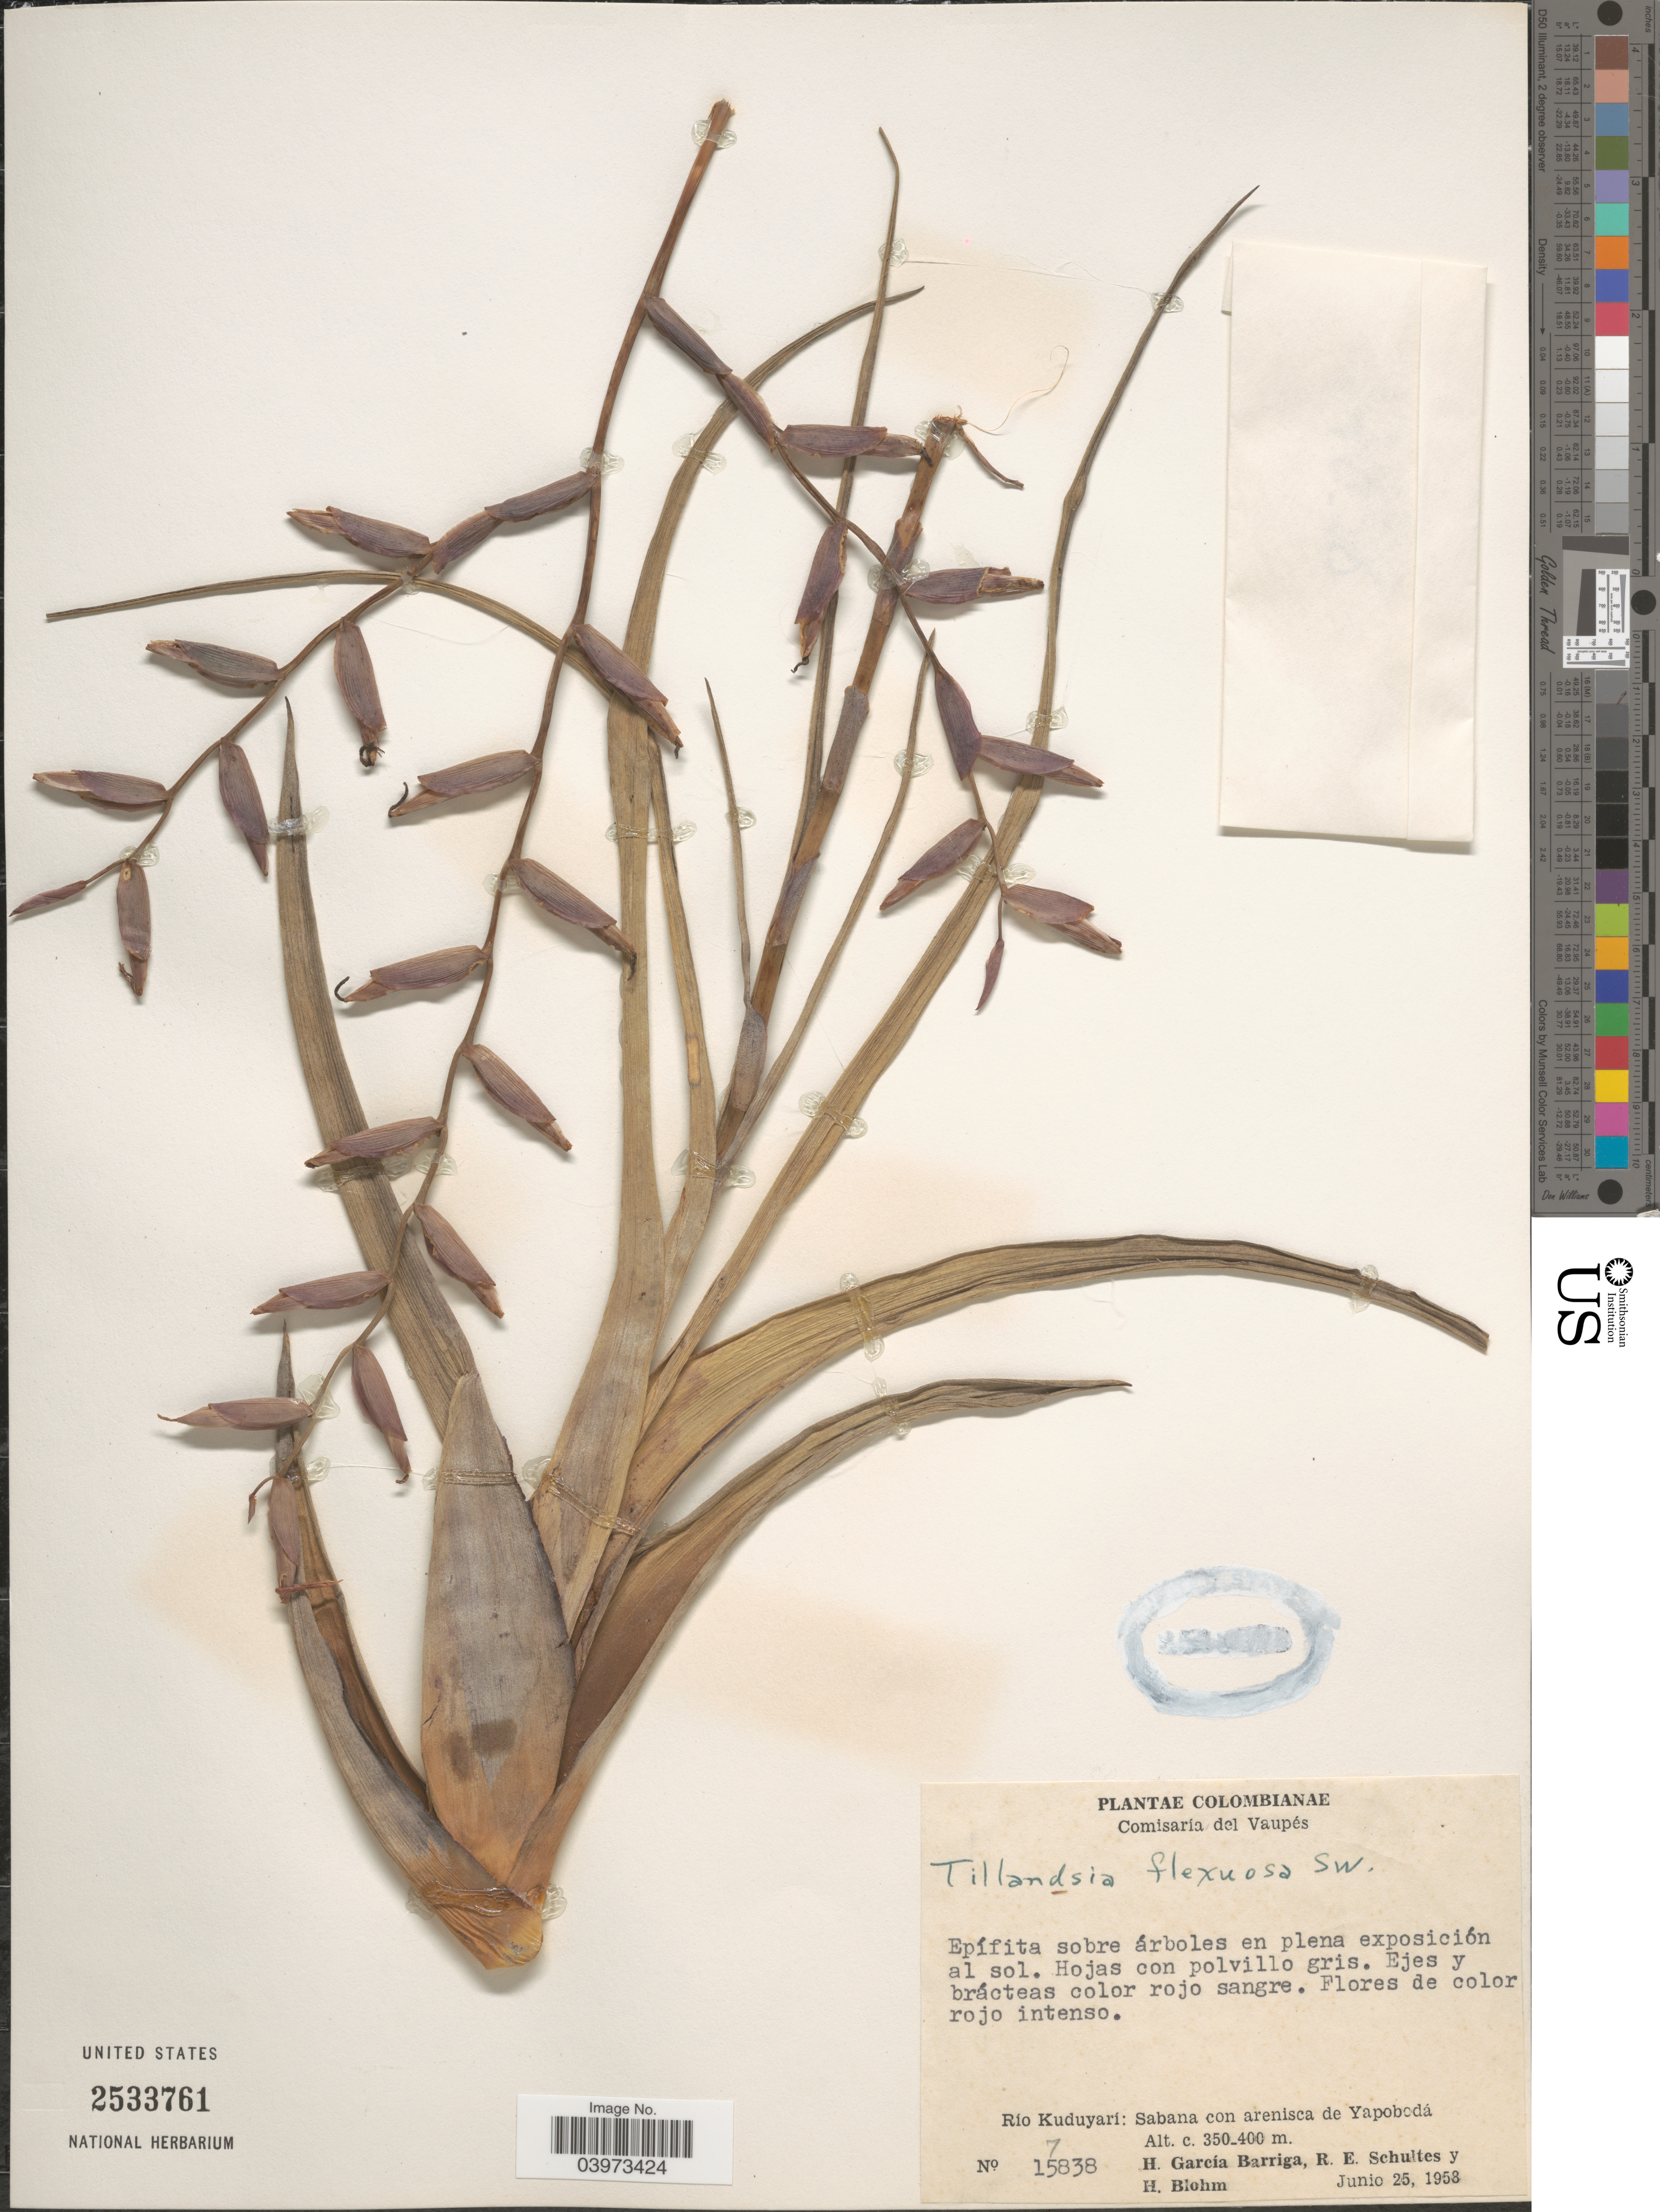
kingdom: Plantae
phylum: Tracheophyta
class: Liliopsida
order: Poales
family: Bromeliaceae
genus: Tillandsia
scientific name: Tillandsia flexuosa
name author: Sw.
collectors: H. García Barriga, R. E. Schultes & H. Blohm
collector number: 15838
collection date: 1958-06-25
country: Colombia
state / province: Vaupés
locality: Comisaria del Vaupés. Rio Kuduyari: Sabana con arenisca de Yapobodá.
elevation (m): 350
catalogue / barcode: US 2533761